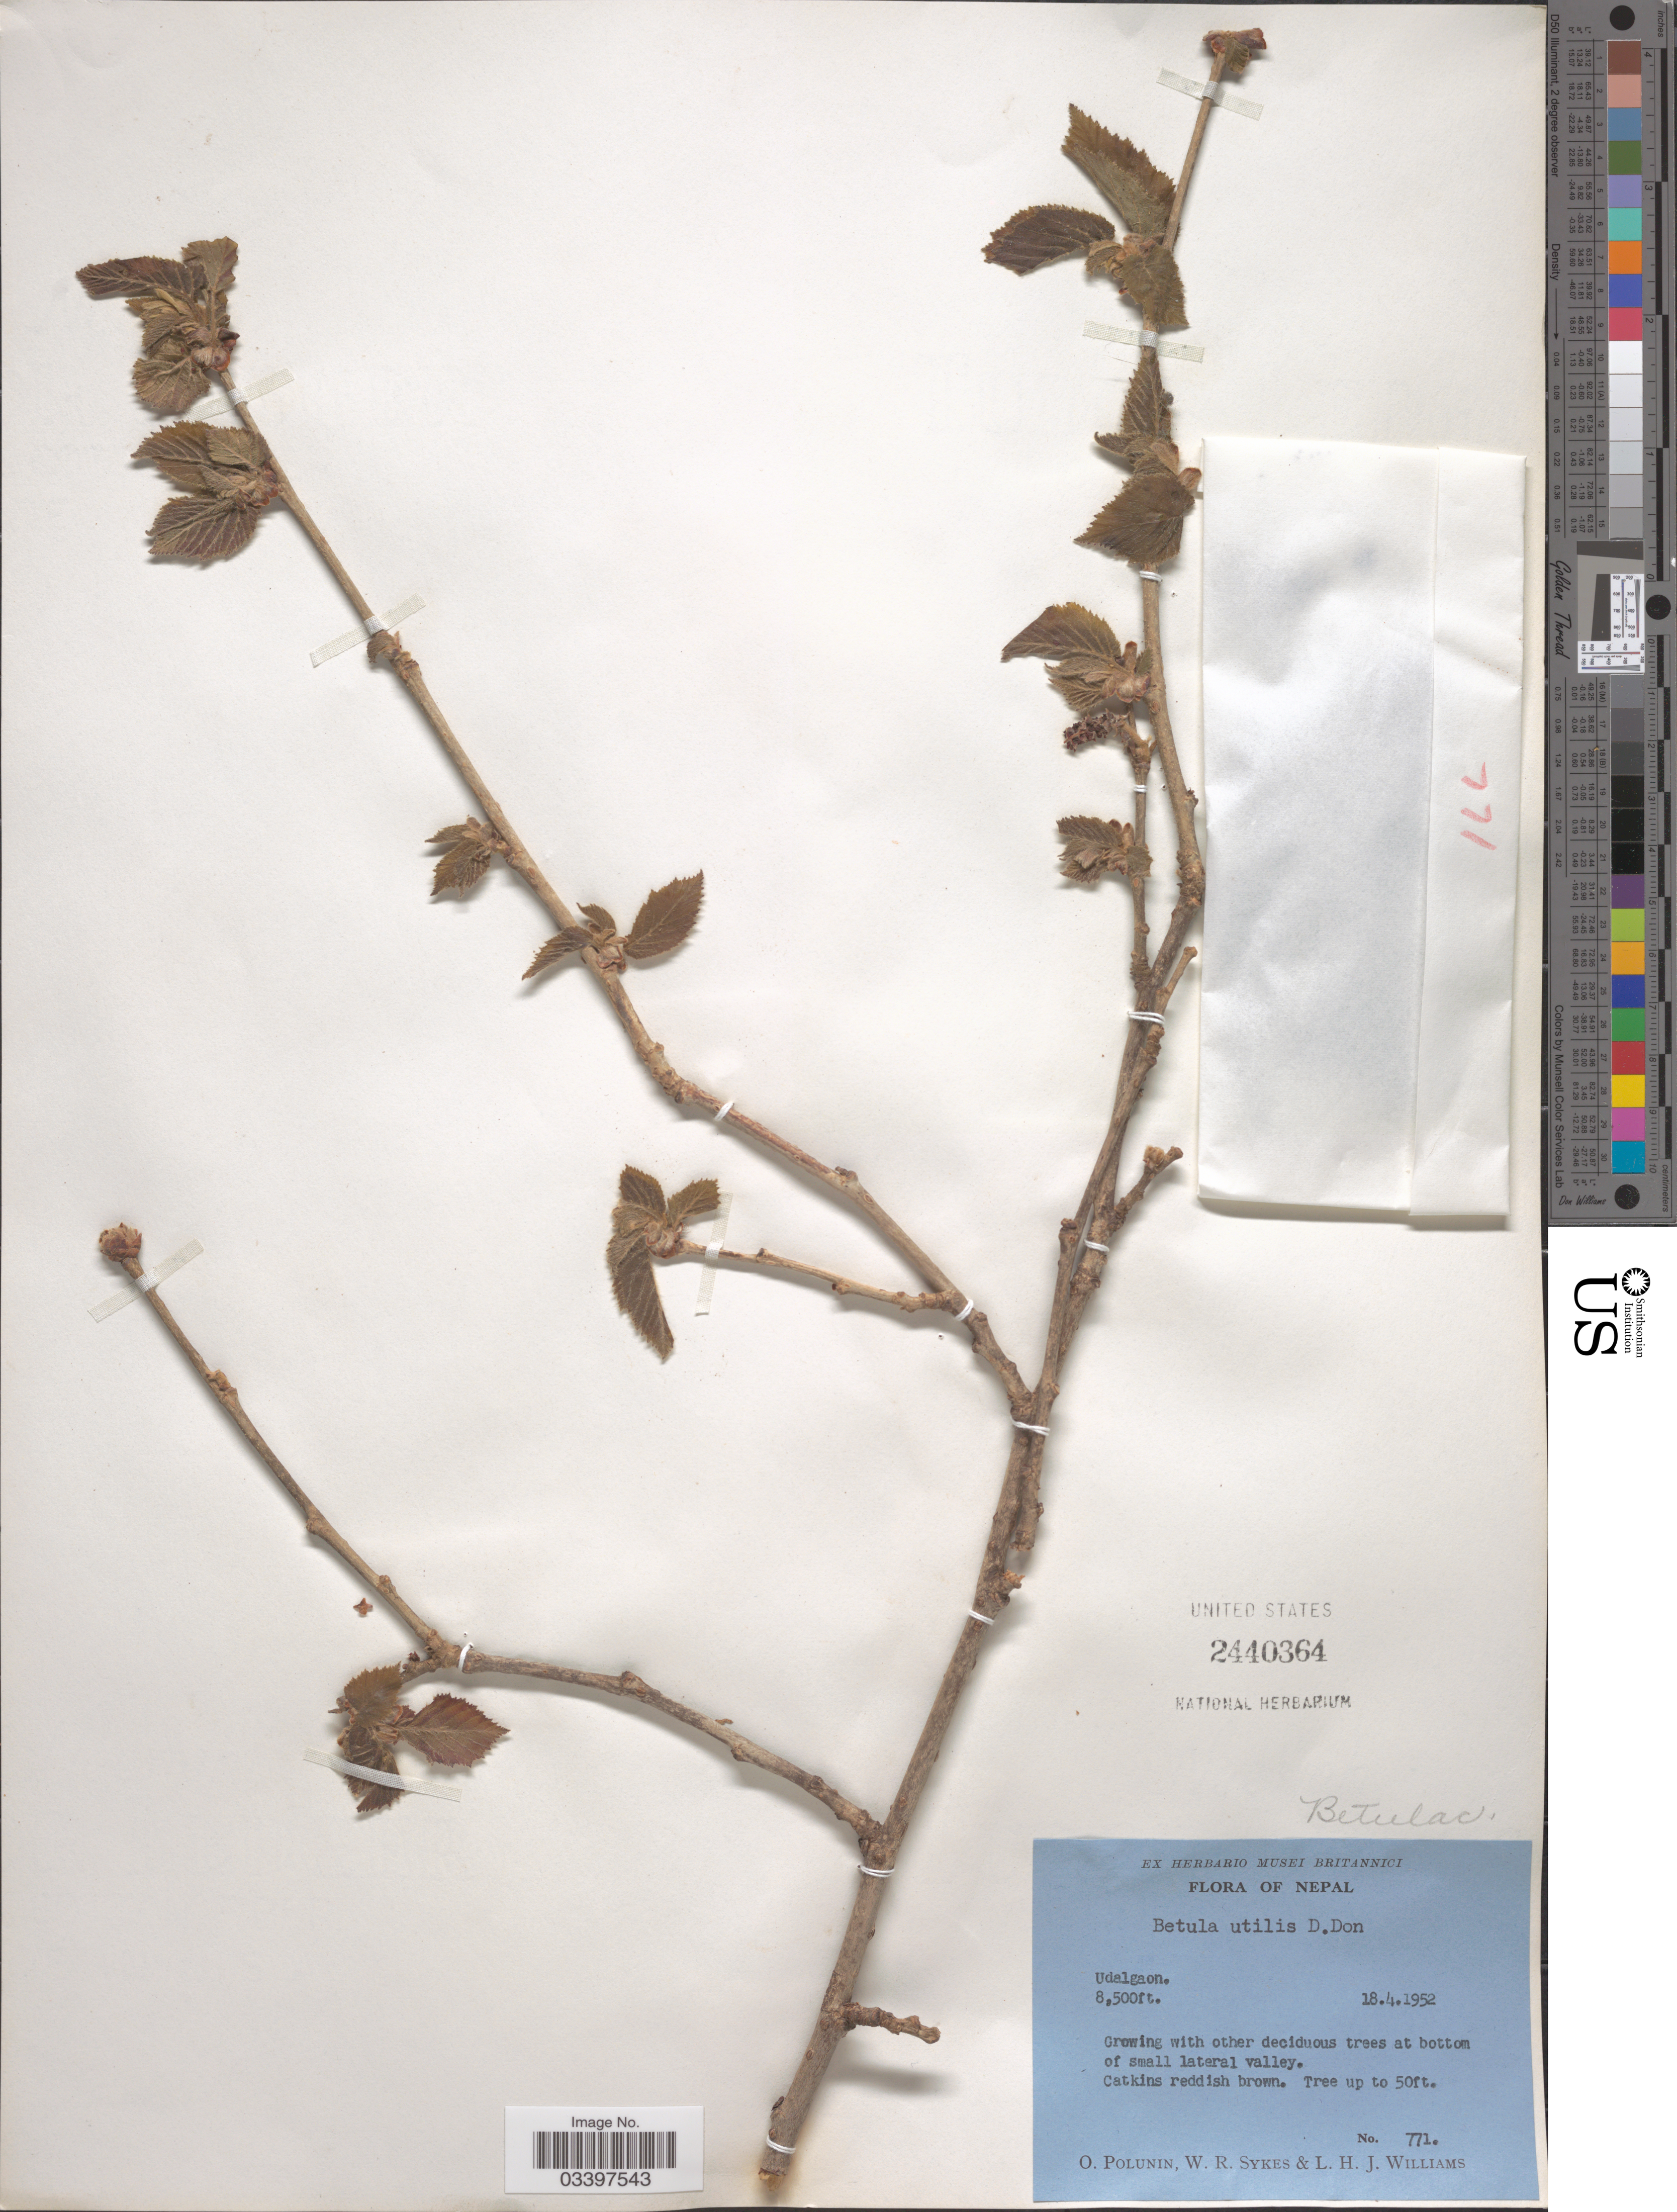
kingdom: Plantae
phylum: Tracheophyta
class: Magnoliopsida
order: Fagales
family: Betulaceae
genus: Betula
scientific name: Betula utilis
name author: D. Don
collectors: O. V. Polunin, W. R. Sykes & L. H. J. Williams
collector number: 771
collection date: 1952-04-18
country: Nepal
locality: Udalgaon.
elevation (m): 2591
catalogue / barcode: US 2440364